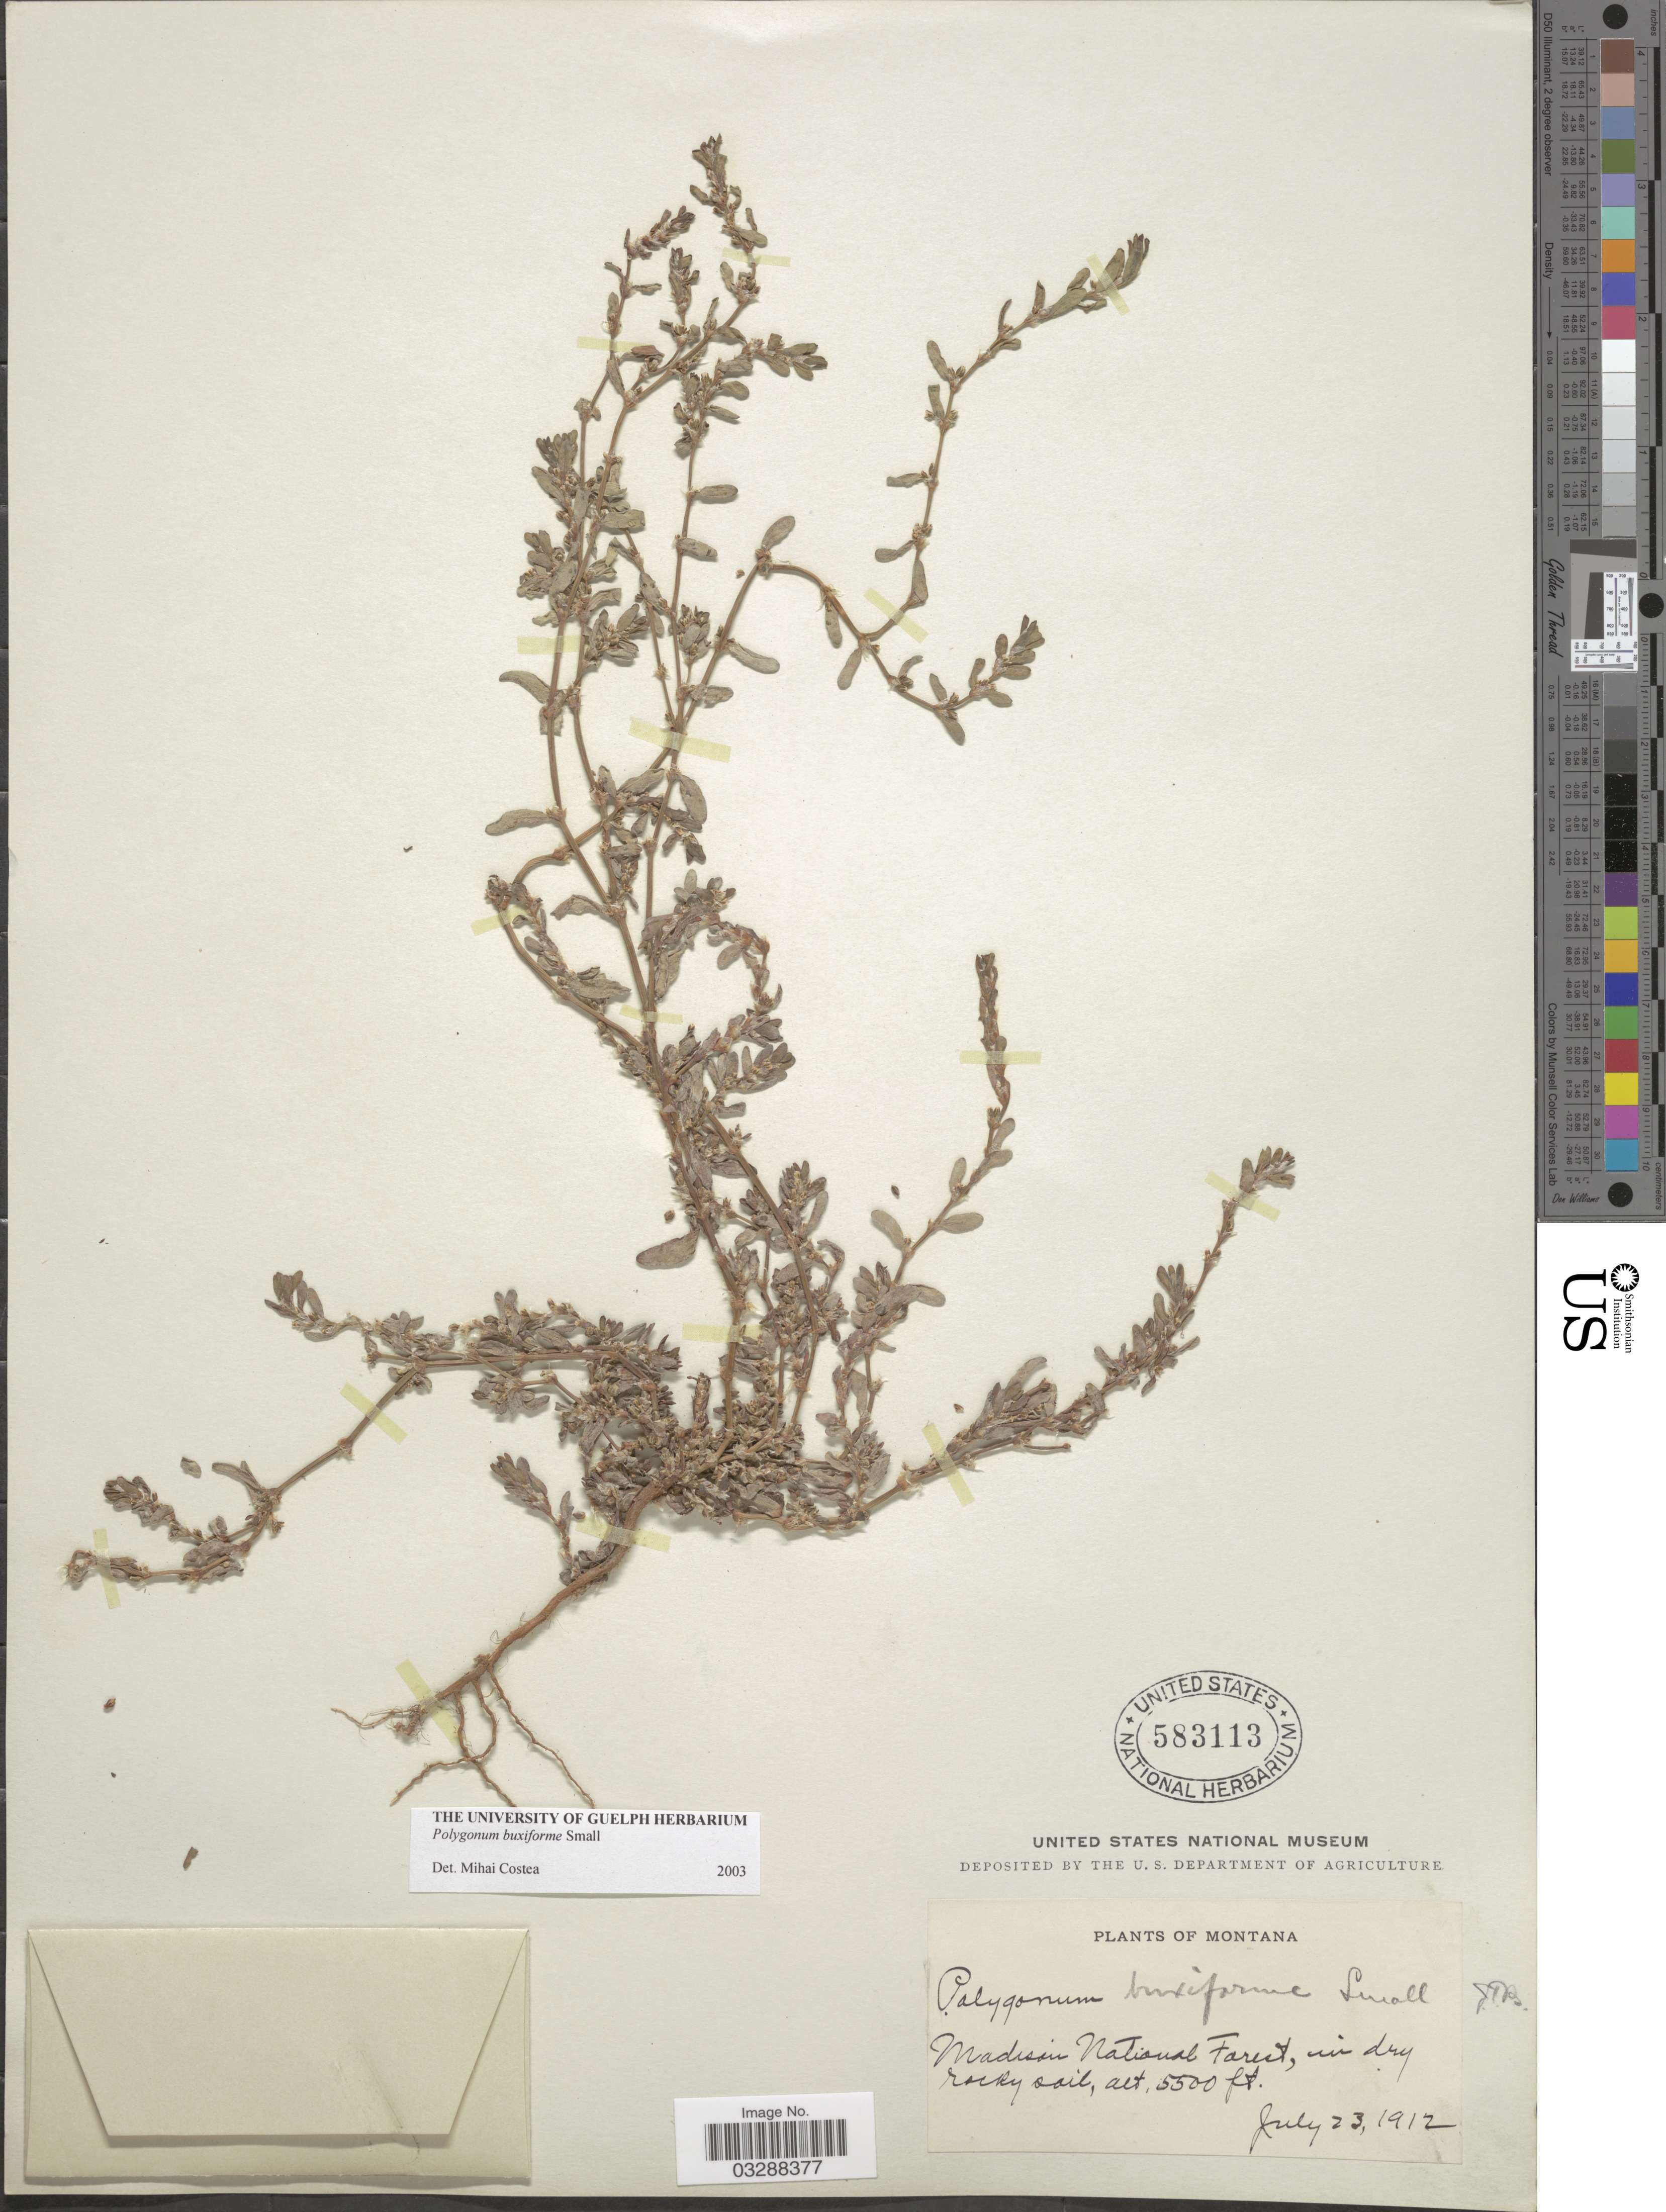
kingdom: Plantae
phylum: Tracheophyta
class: Magnoliopsida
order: Caryophyllales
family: Polygonaceae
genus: Polygonum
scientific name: Polygonum buxiforme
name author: Small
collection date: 1912-07-23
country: United States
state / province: Montana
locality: Madison National Forest.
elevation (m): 1676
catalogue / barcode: US 583113